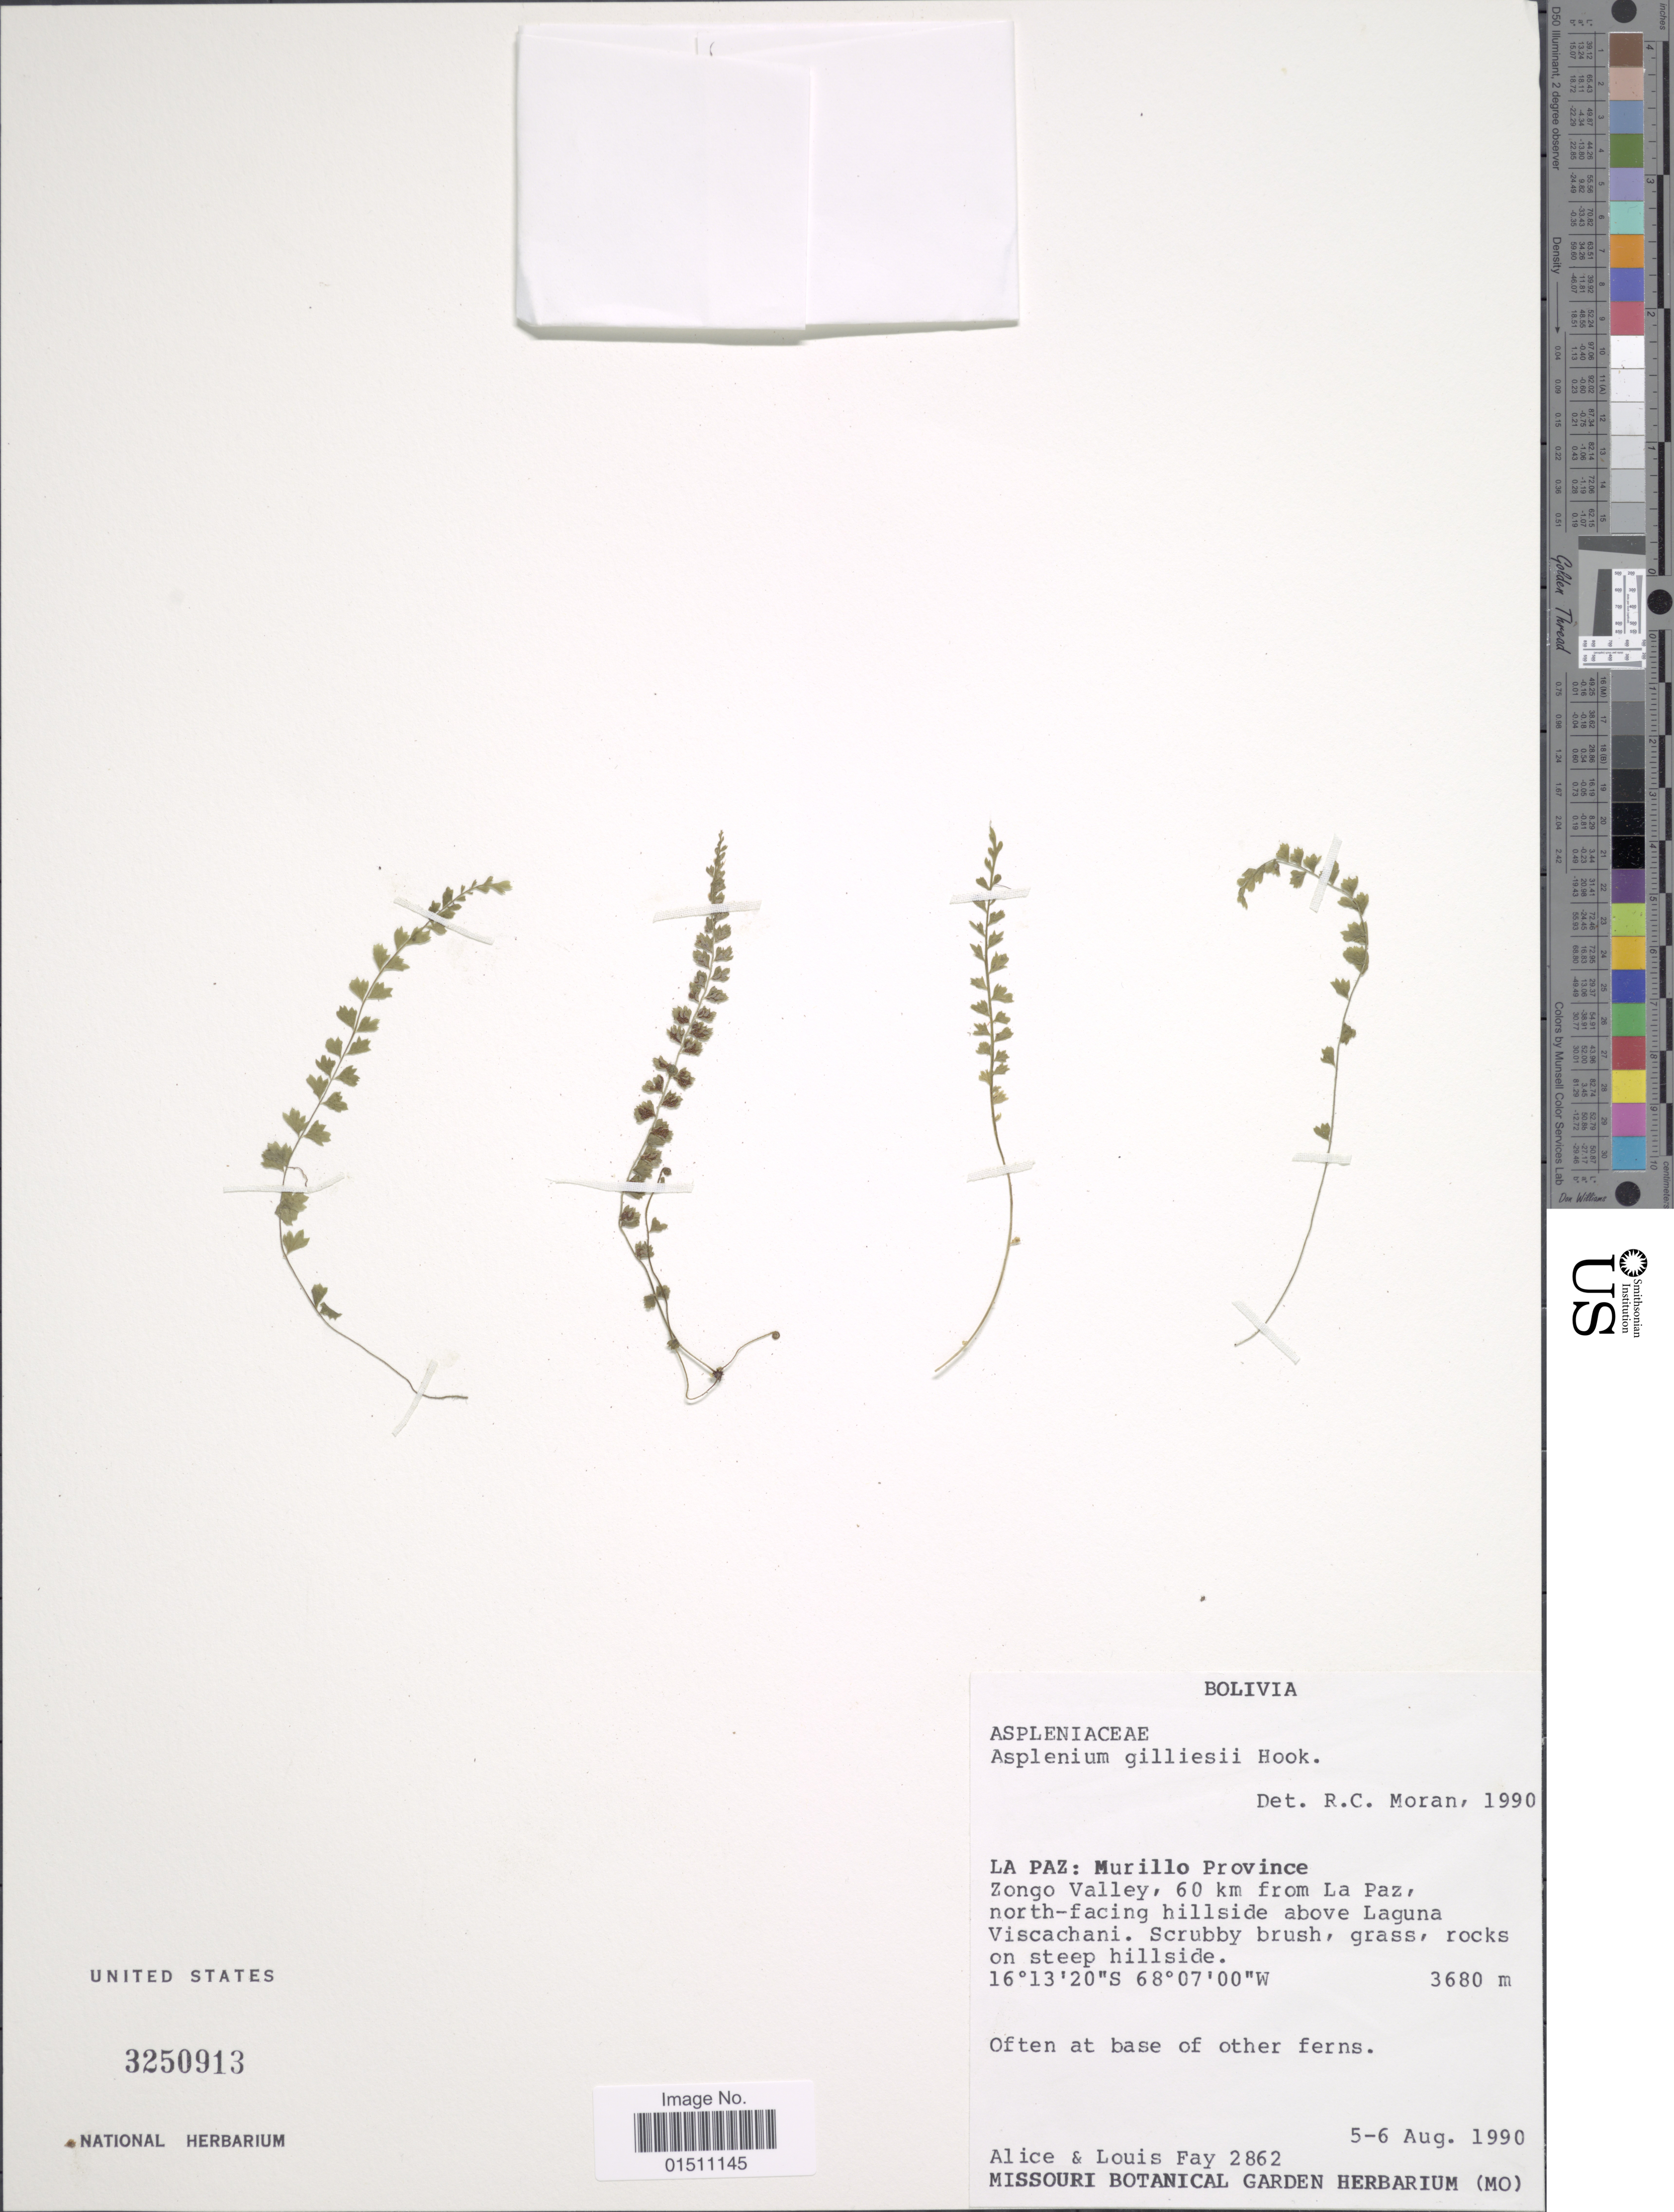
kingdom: Plantae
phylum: Tracheophyta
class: Polypodiopsida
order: Polypodiales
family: Aspleniaceae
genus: Asplenium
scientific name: Asplenium gilliesii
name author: Hook.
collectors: A. Fay & L. Fay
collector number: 2862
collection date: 1990-08-05/1990-08-06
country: Bolivia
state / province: La Paz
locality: Bolivia, La Paz: Murillo Province, Zongo Valley, 60 km from La Paz, north-facing hillside above Laguna Viscachani.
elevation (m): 3680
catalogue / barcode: US 3250913